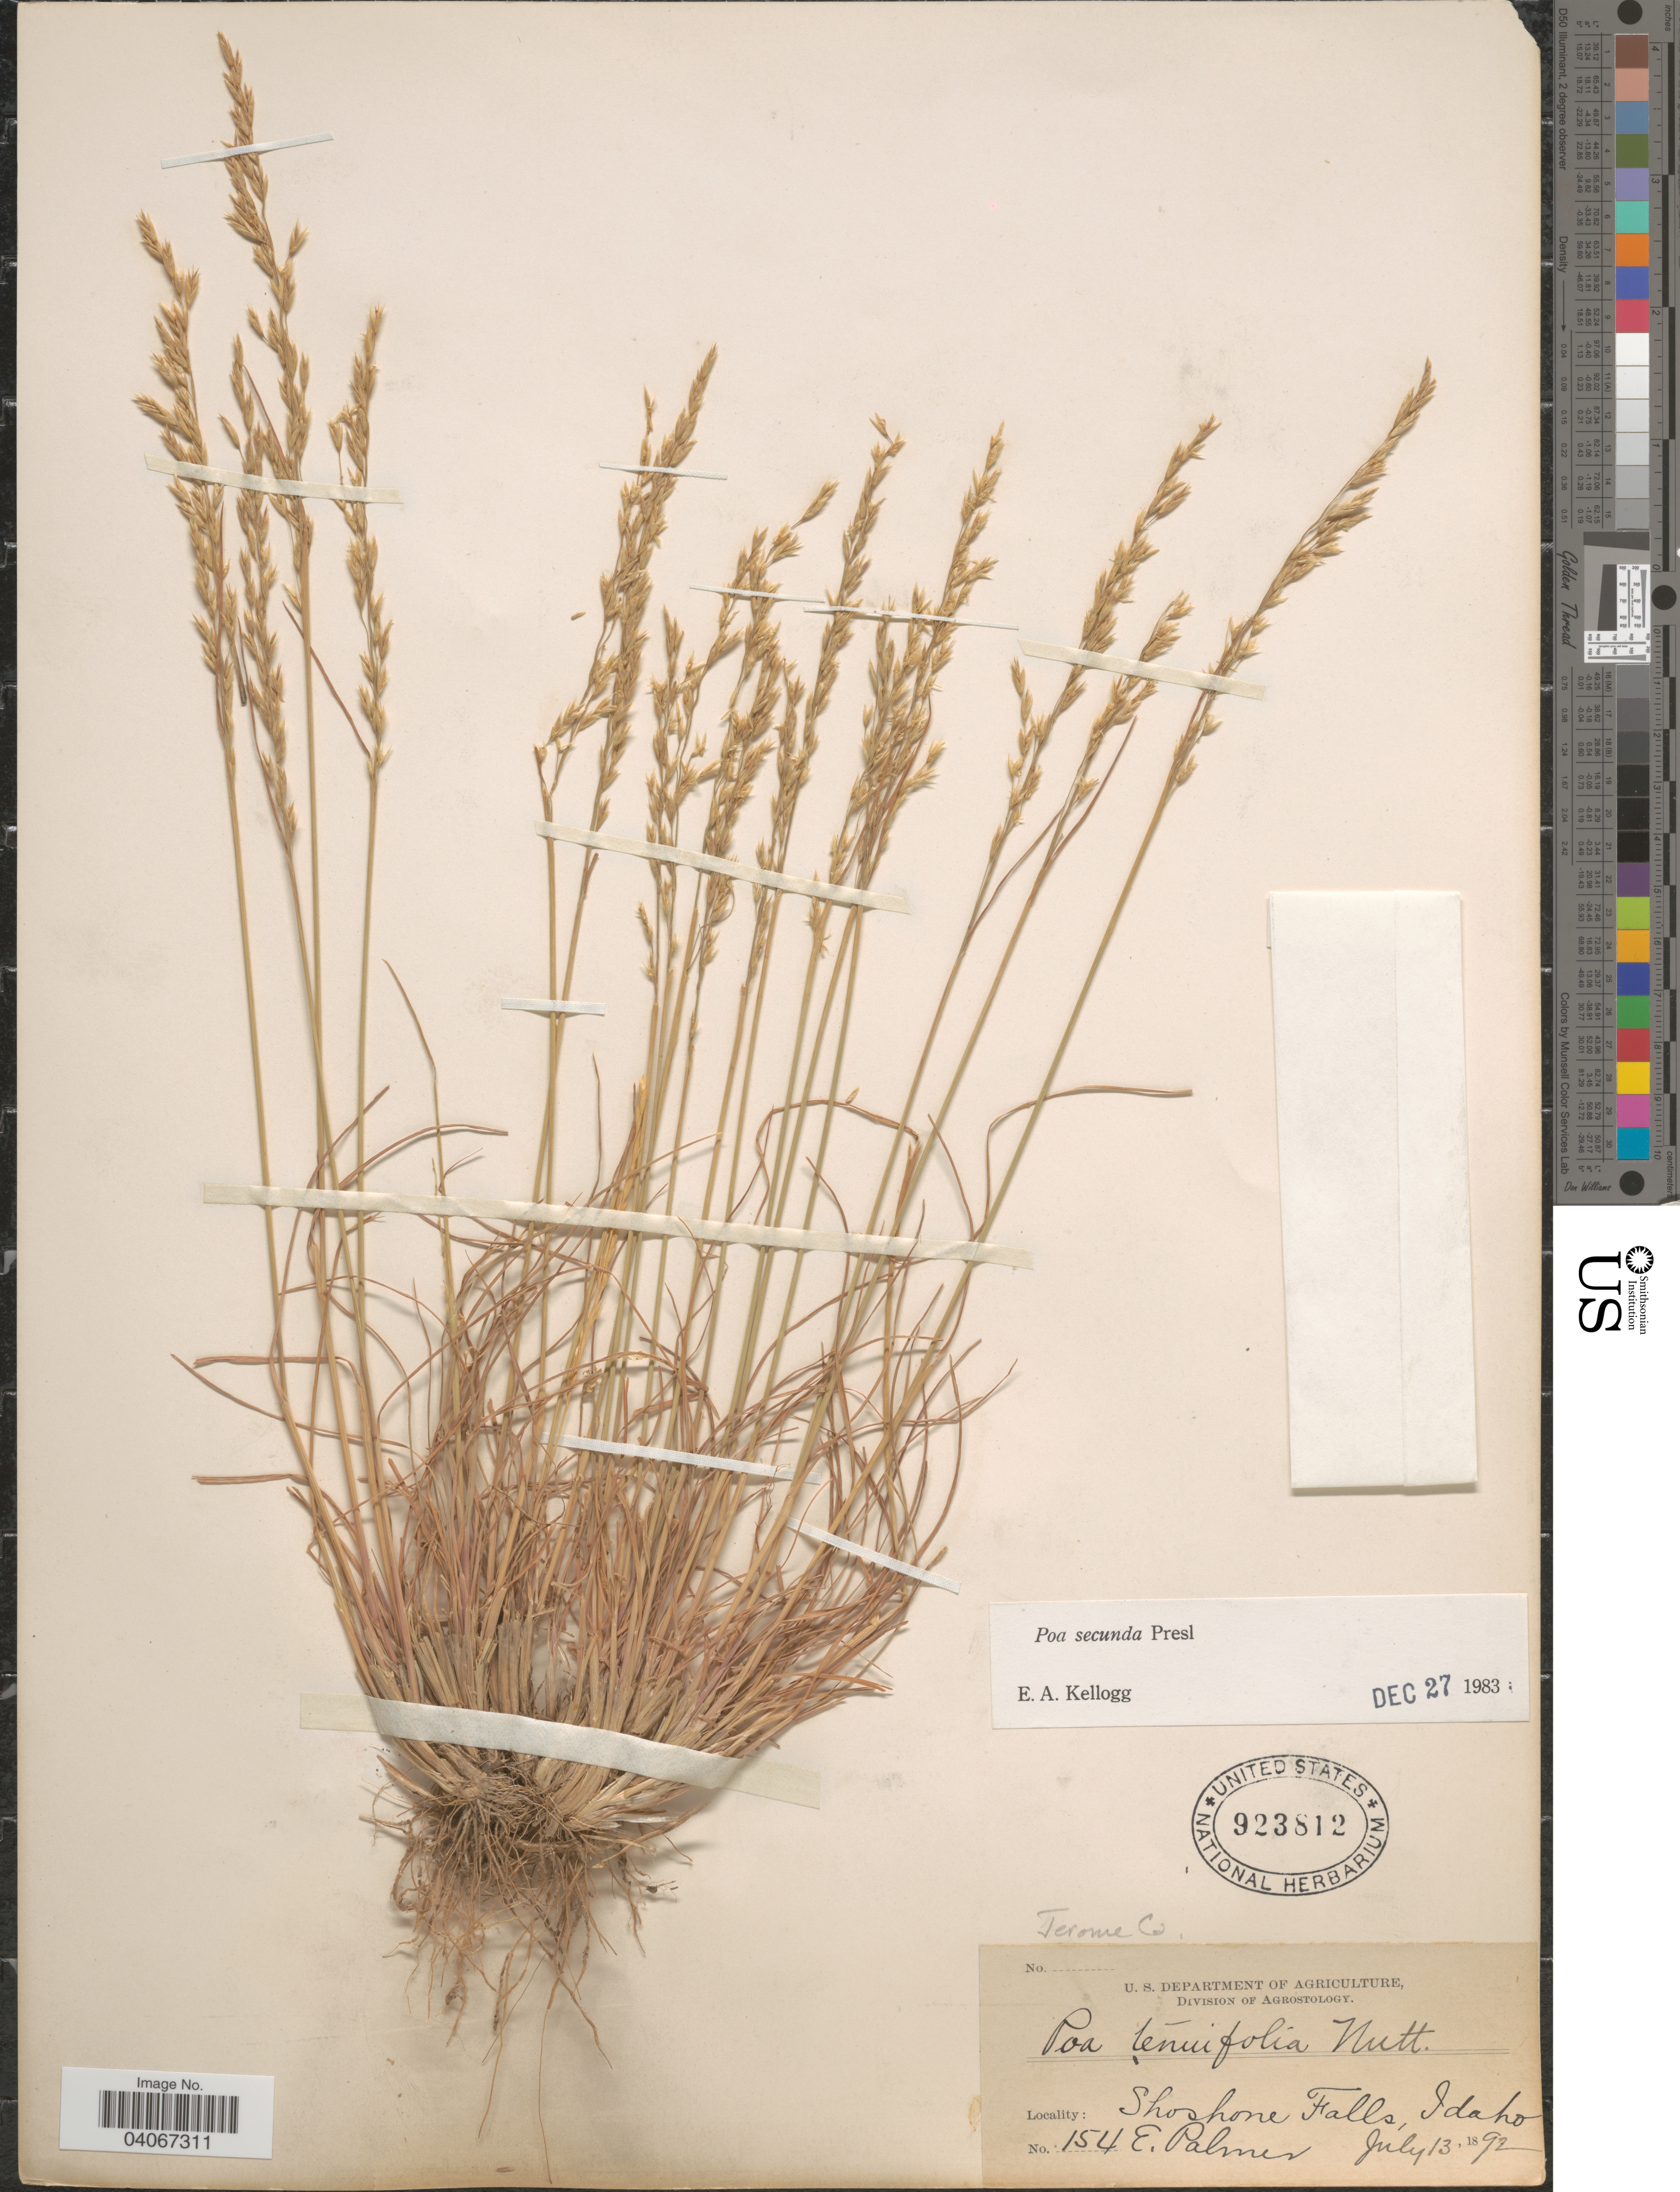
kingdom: Plantae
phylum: Tracheophyta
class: Liliopsida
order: Poales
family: Poaceae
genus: Poa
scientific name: Poa secunda subsp. secunda var. secunda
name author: J. Presl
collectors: E. Palmer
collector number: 154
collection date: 1892-07-13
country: United States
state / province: Idaho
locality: Jerome Co. Shoshone Falls.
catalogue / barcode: US 923812